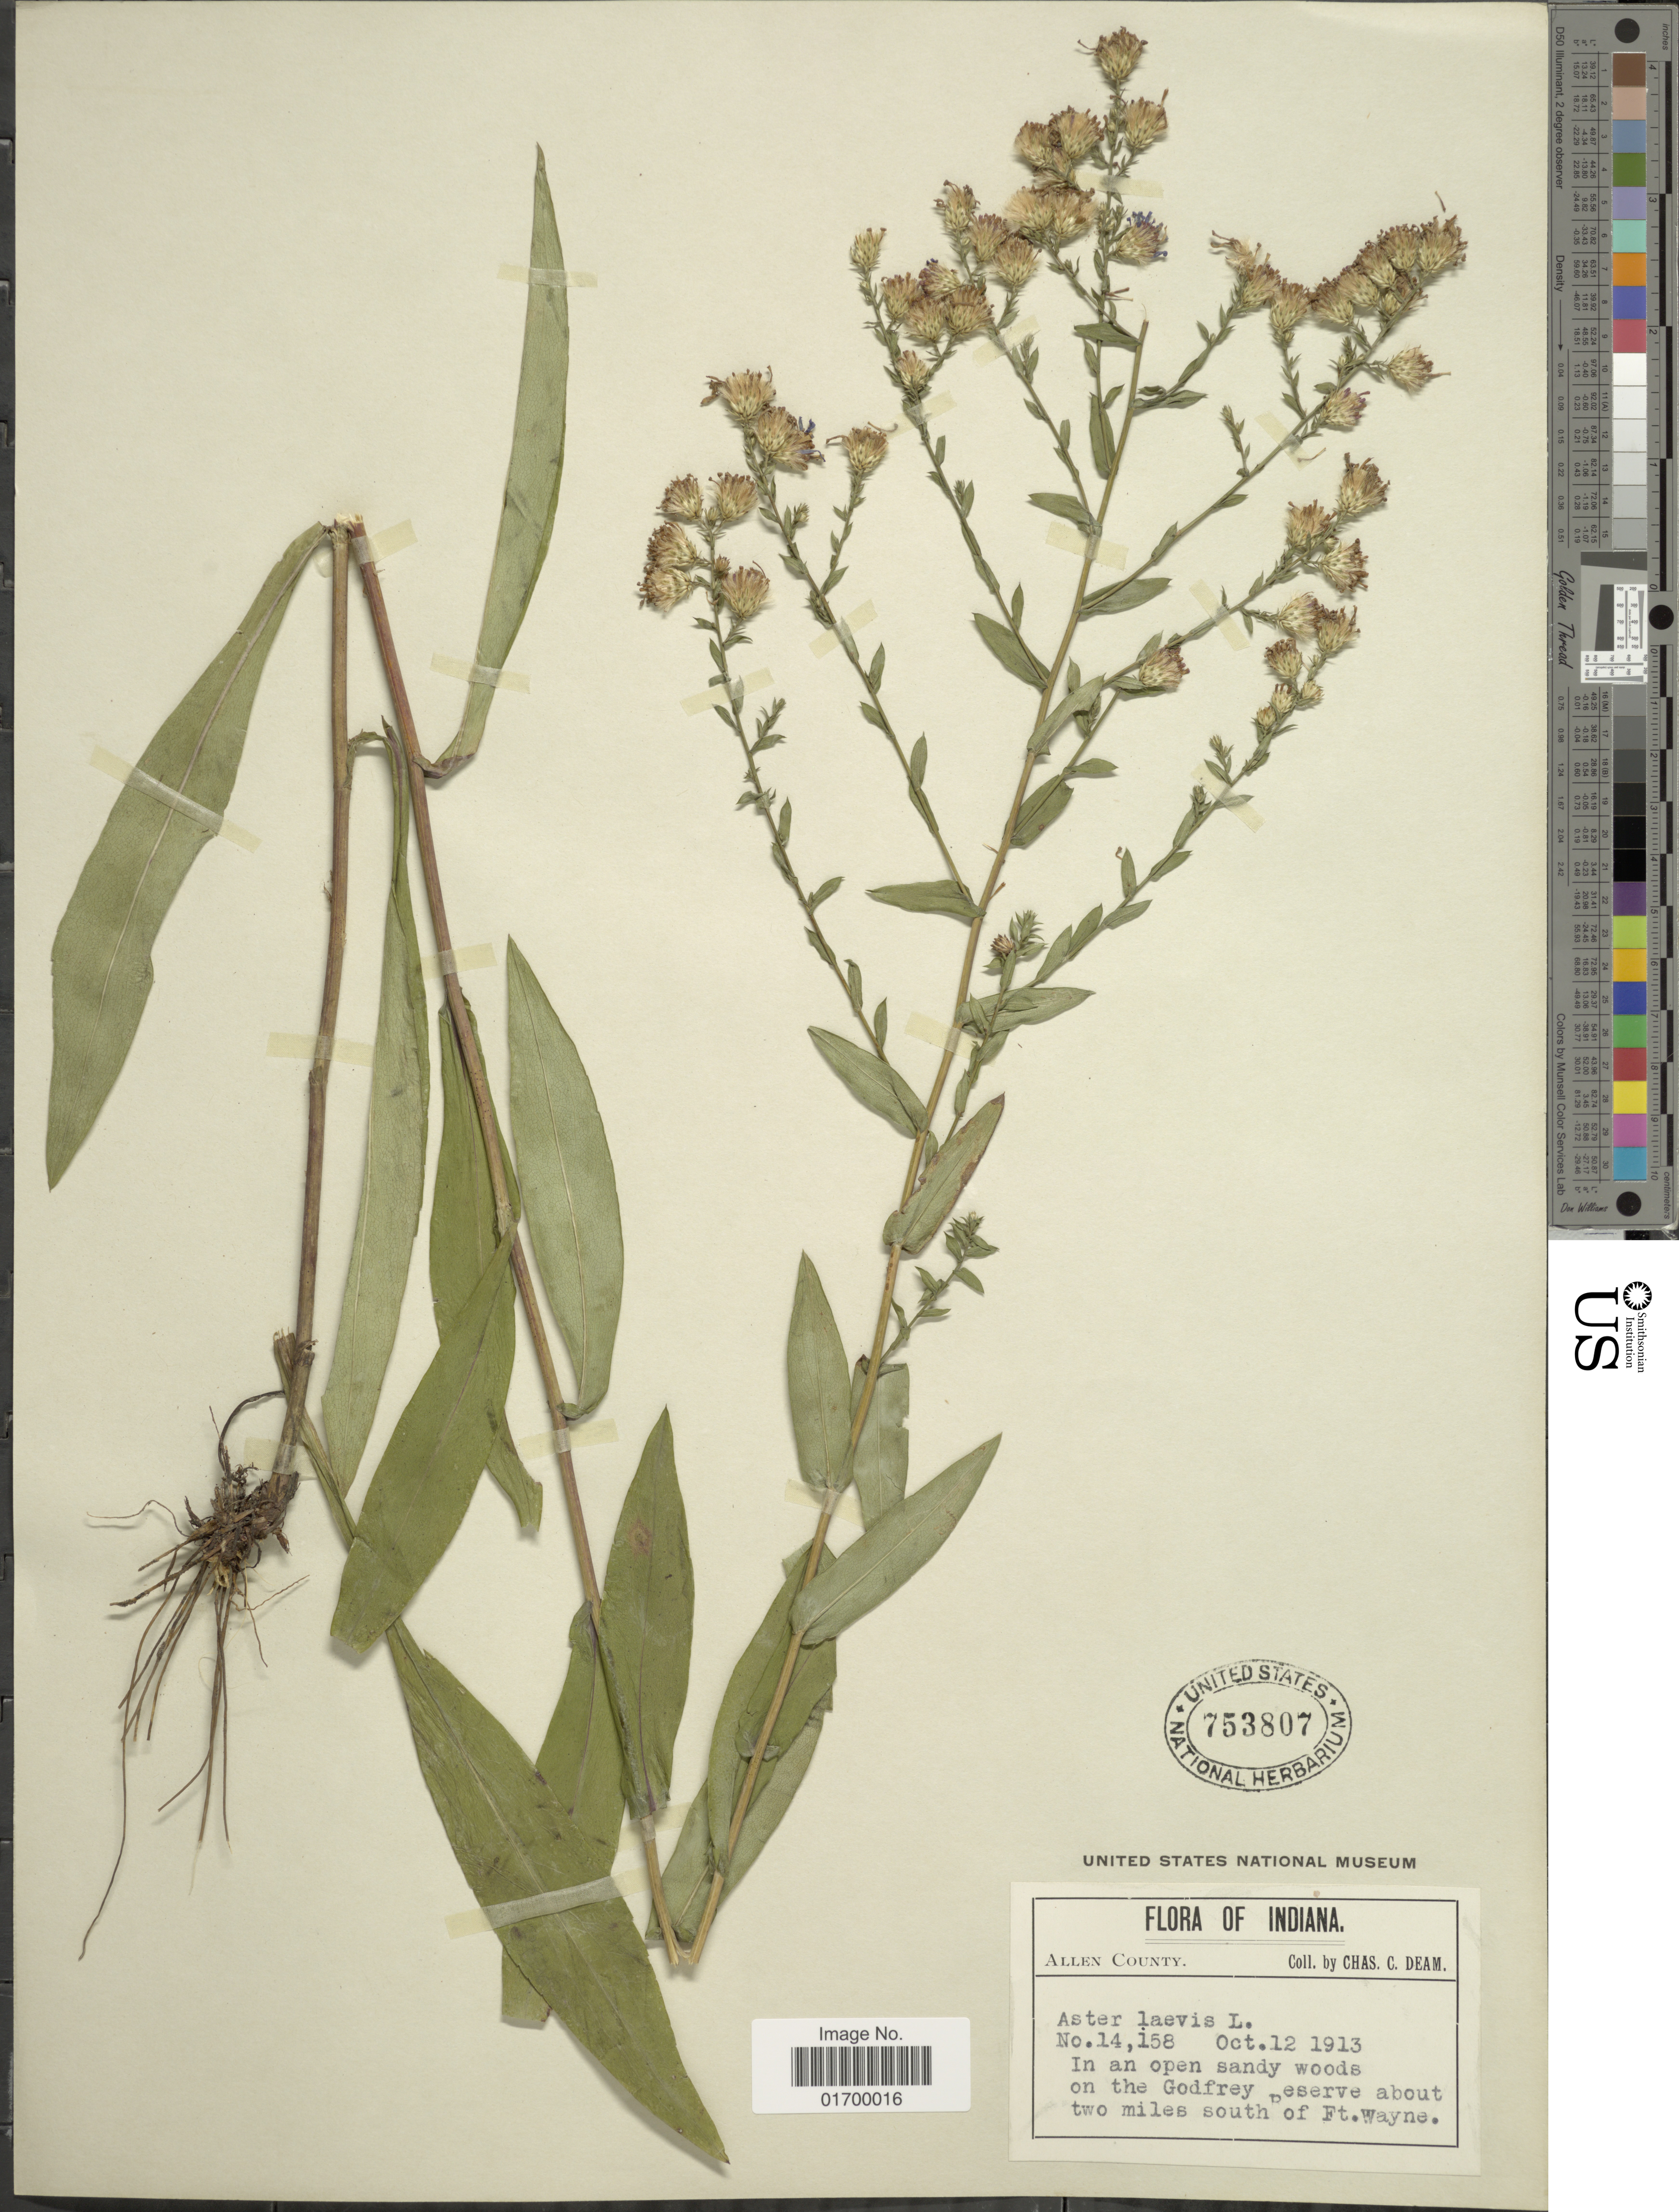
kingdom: Plantae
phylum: Tracheophyta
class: Magnoliopsida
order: Asterales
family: Asteraceae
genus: Symphyotrichum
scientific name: Symphyotrichum laeve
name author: (L.) Á. Löve & D. Löve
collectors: C. C. Deam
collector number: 14158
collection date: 1913-10-12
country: United States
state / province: Indiana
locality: Allen County, In an Open sandy woods on the Godfrey Reserve about two miles south of Ft. Wayne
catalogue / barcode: US 753807